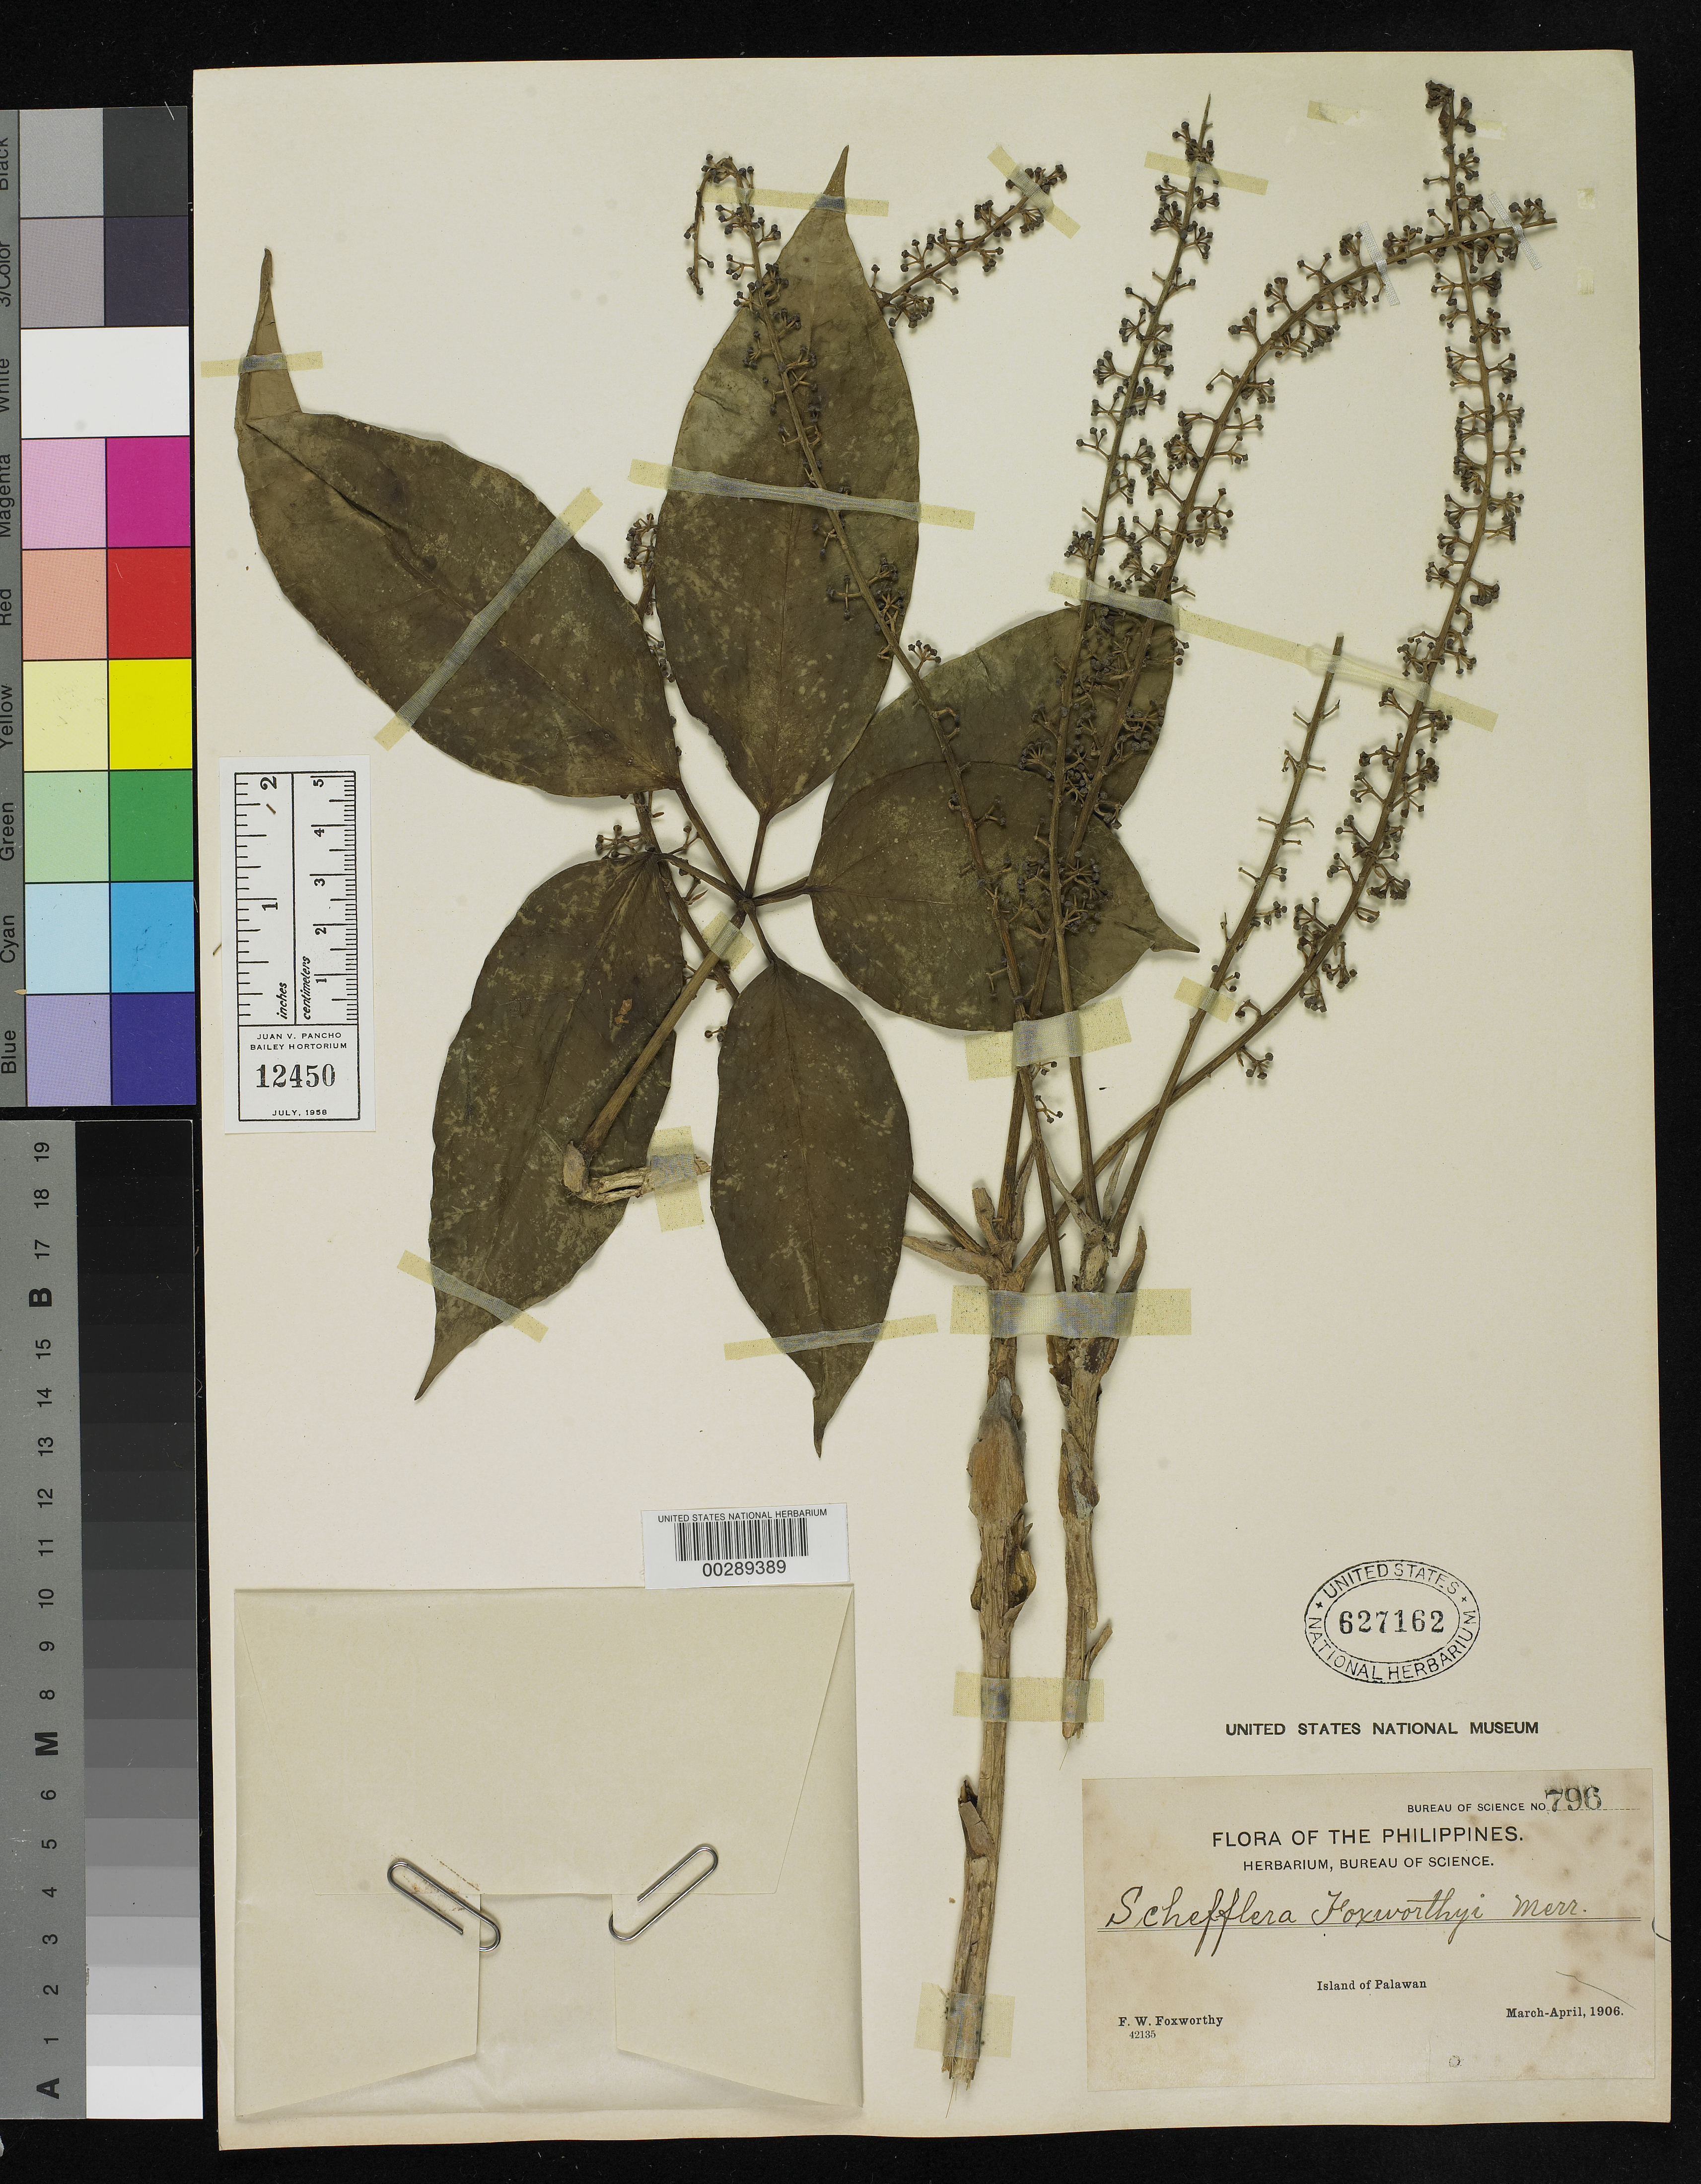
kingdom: Plantae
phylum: Tracheophyta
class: Magnoliopsida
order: Apiales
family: Araliaceae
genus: Schefflera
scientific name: Schefflera foxworthyi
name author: Merr.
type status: Isotype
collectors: F. W. Foxworthy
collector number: Bur. Sci. 796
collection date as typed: Mar 1906 to -- Apr 1906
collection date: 1906-03/1906-04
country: Philippines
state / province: Mimaropa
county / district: Palawan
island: Palawan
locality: Iwahig.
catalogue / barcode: US 627162